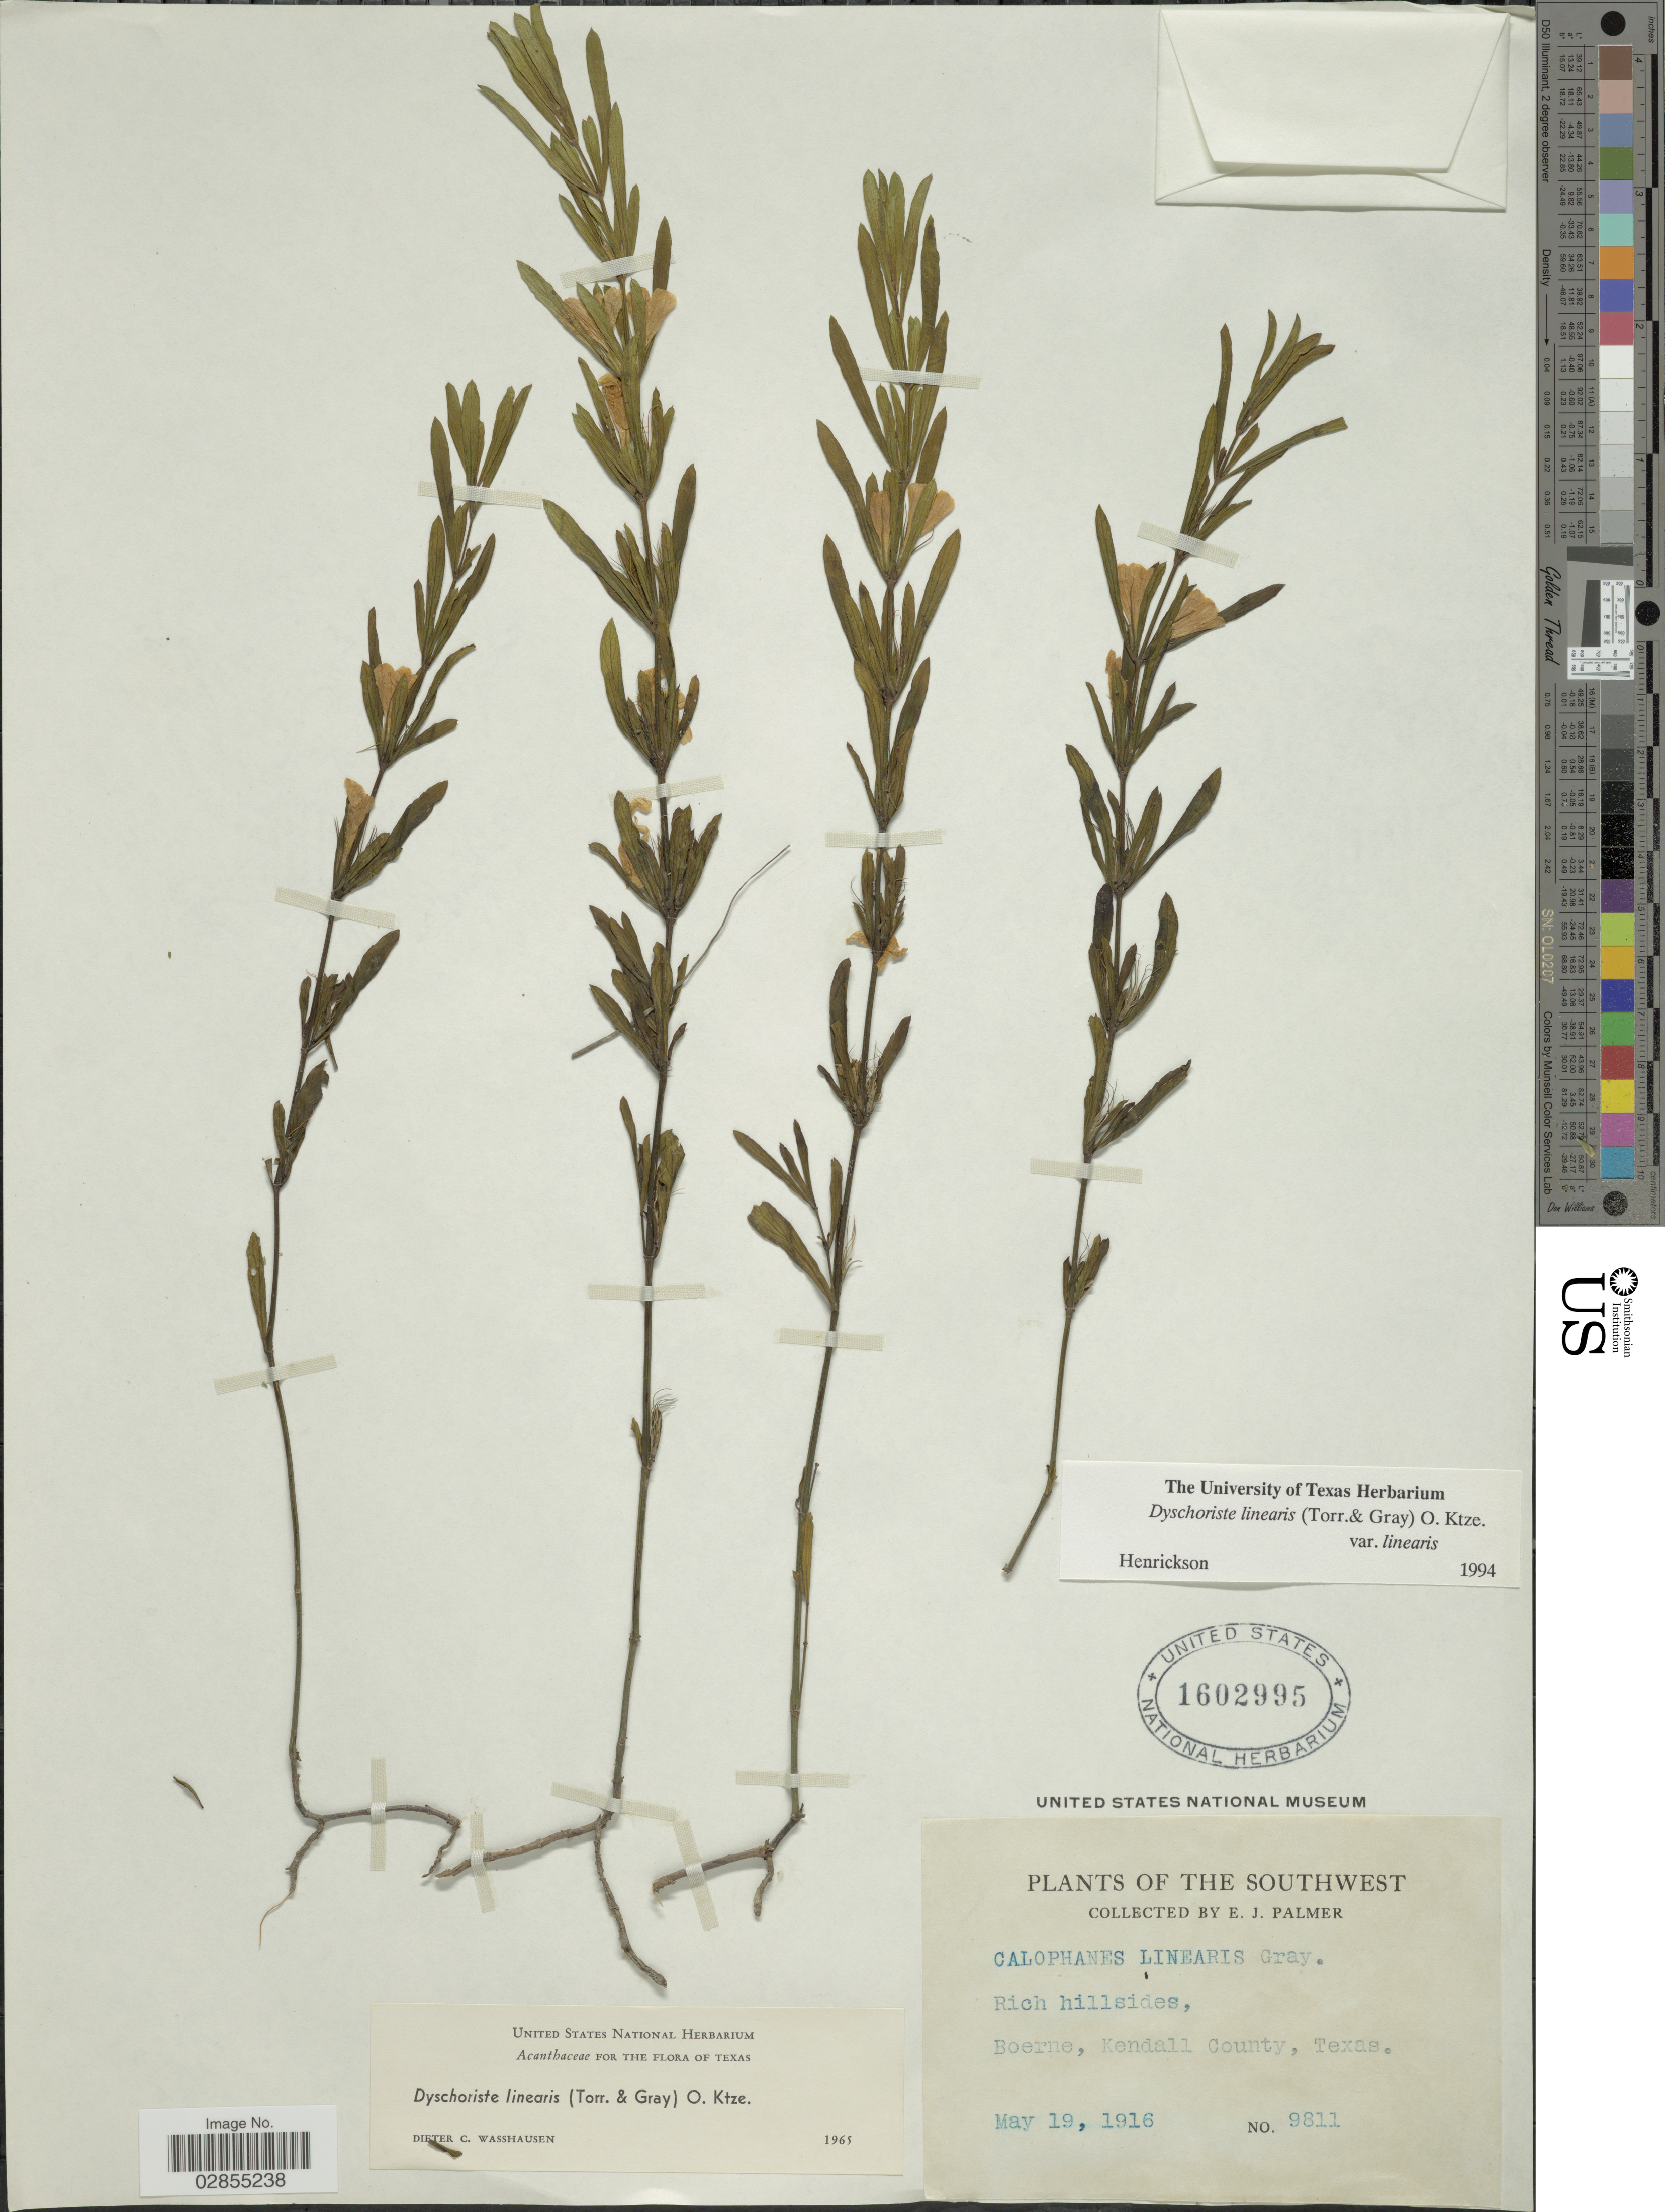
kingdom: Plantae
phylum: Tracheophyta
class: Magnoliopsida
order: Lamiales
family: Acanthaceae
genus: Dyschoriste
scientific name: Dyschoriste linearis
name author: (Torr. & A. Gray) Kuntze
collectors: E. J. Palmer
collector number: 9811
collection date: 1916-05-19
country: United States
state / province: Texas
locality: The Southwest. Boerne, Kendall County.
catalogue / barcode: US 1602995